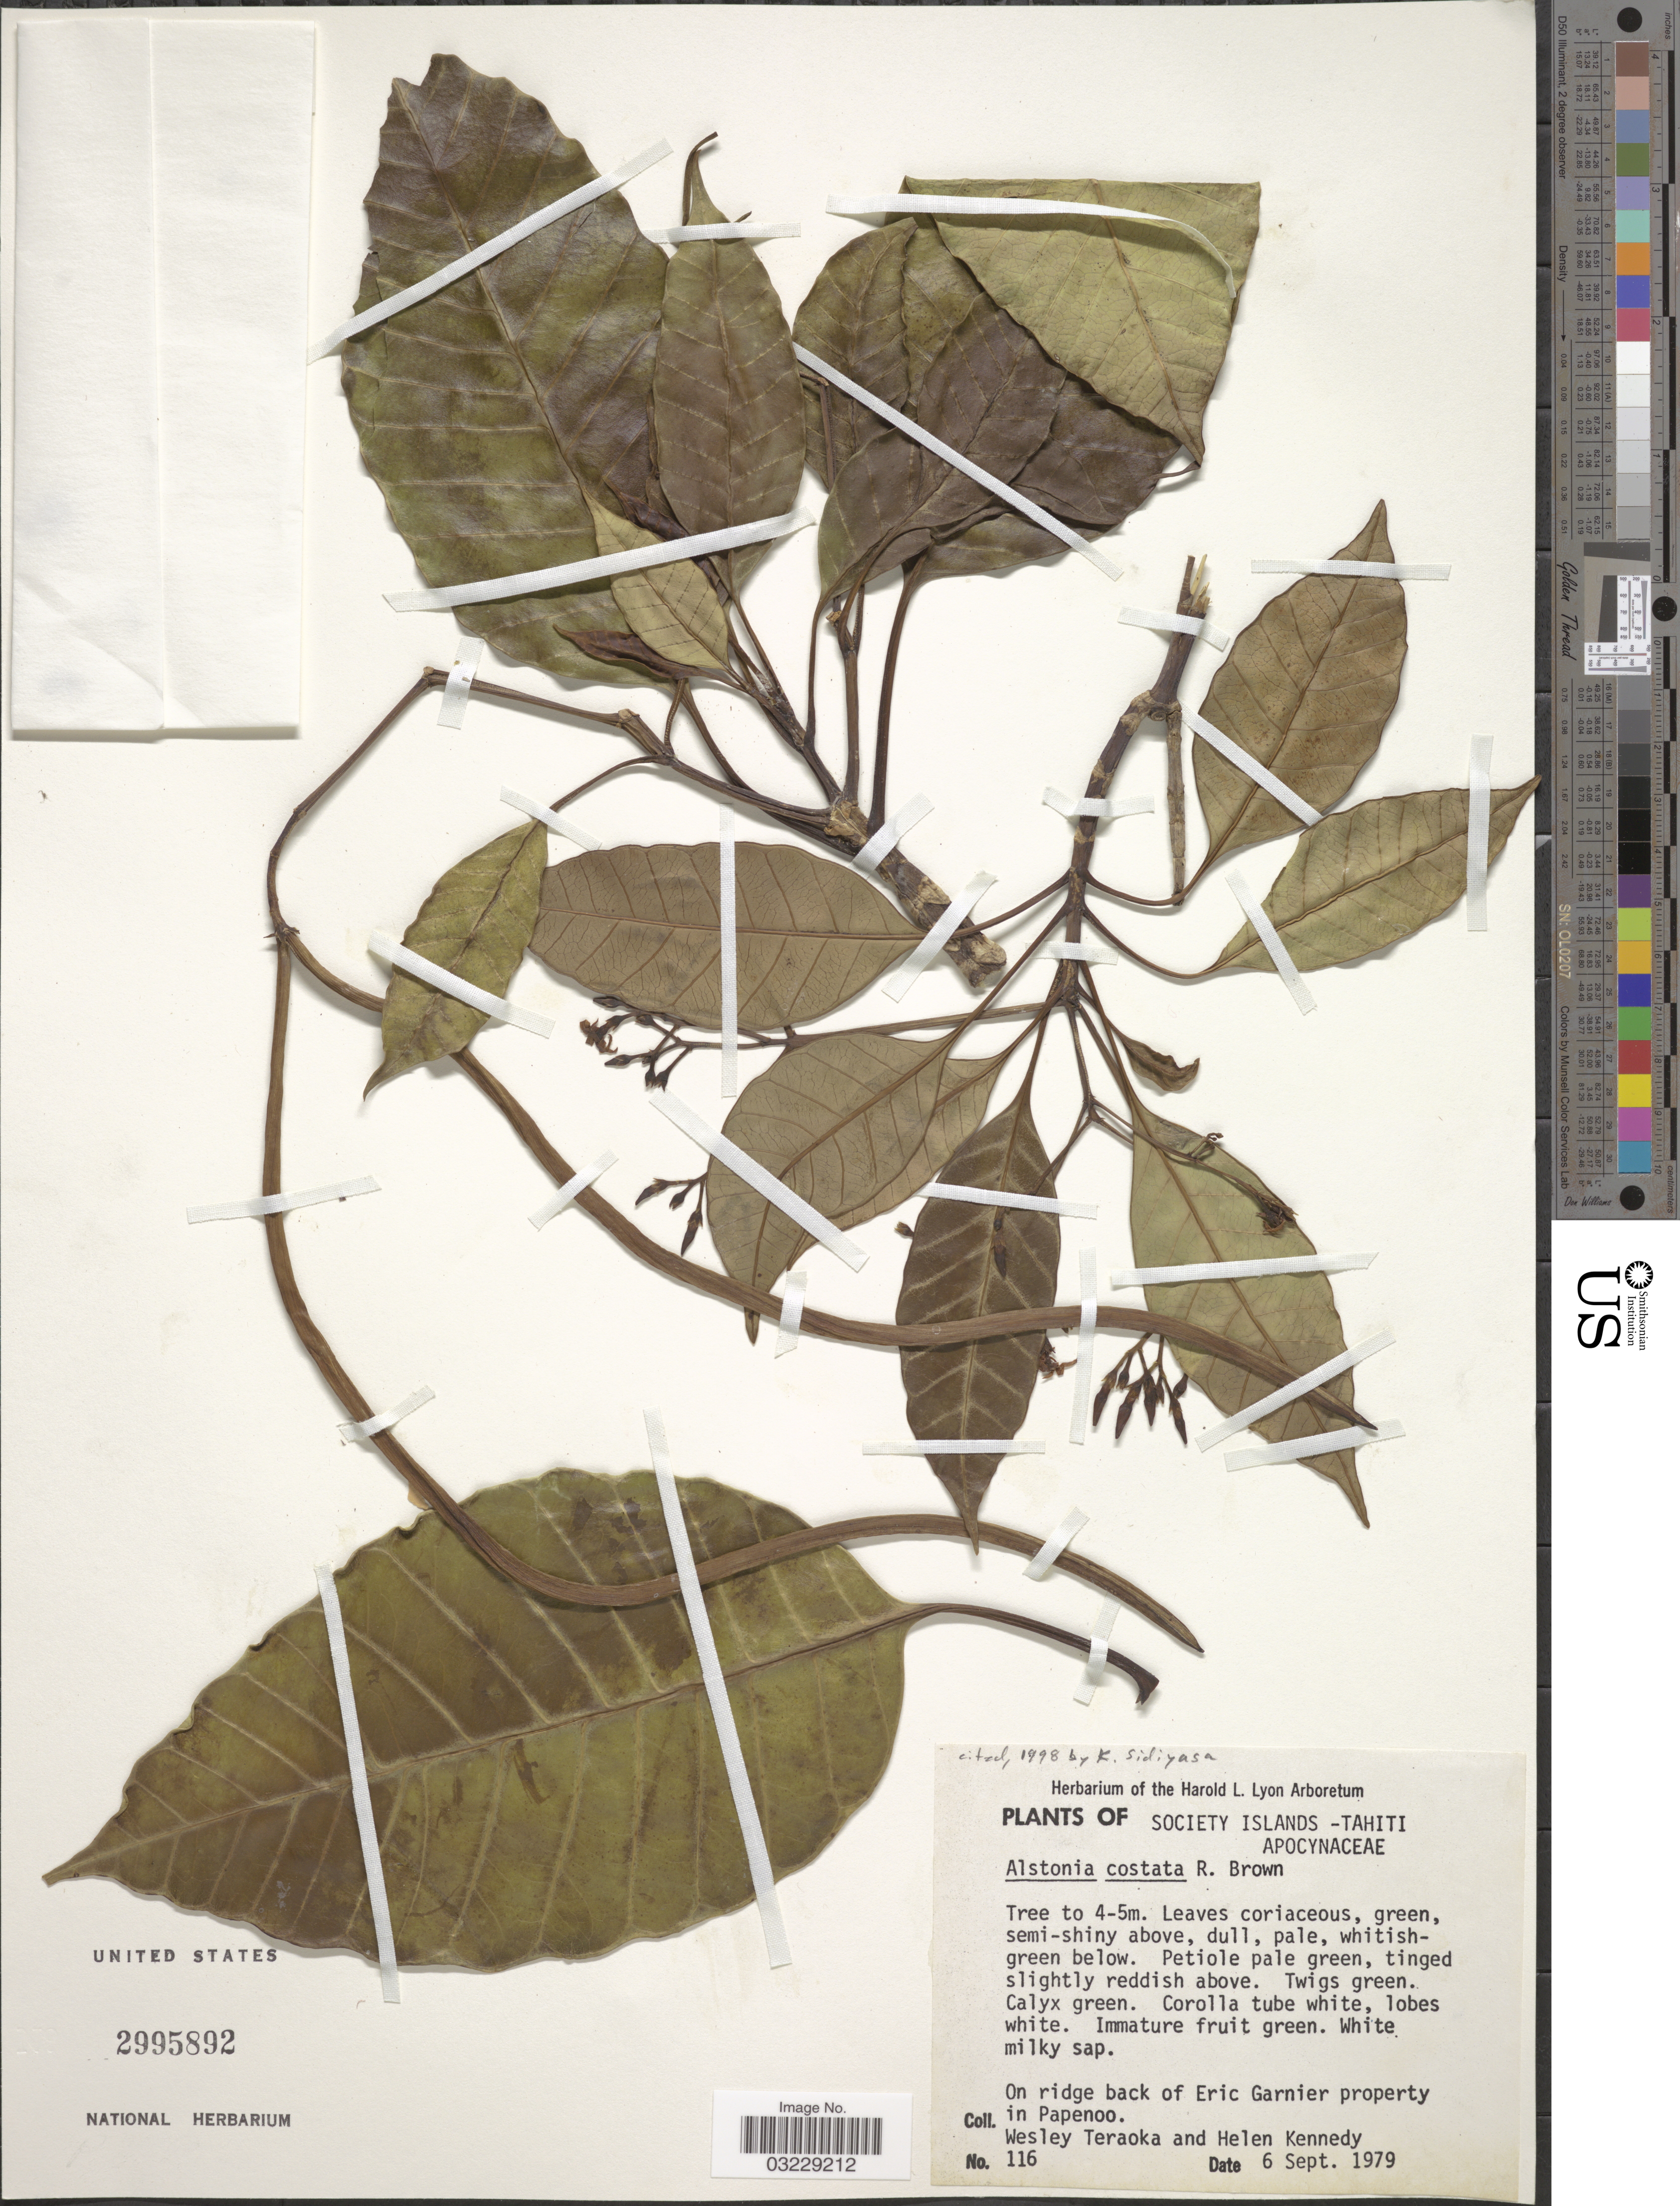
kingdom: Plantae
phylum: Tracheophyta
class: Magnoliopsida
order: Gentianales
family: Apocynaceae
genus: Alstonia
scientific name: Alstonia costata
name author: (G. Forst.) R. Br.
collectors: W. Teraoka & H. Kennedy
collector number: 116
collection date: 1979-09-06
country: French Polynesia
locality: Society Islands - Tahiti. On ridge back of Eric Garnier property in Papenoo.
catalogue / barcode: US 2995892